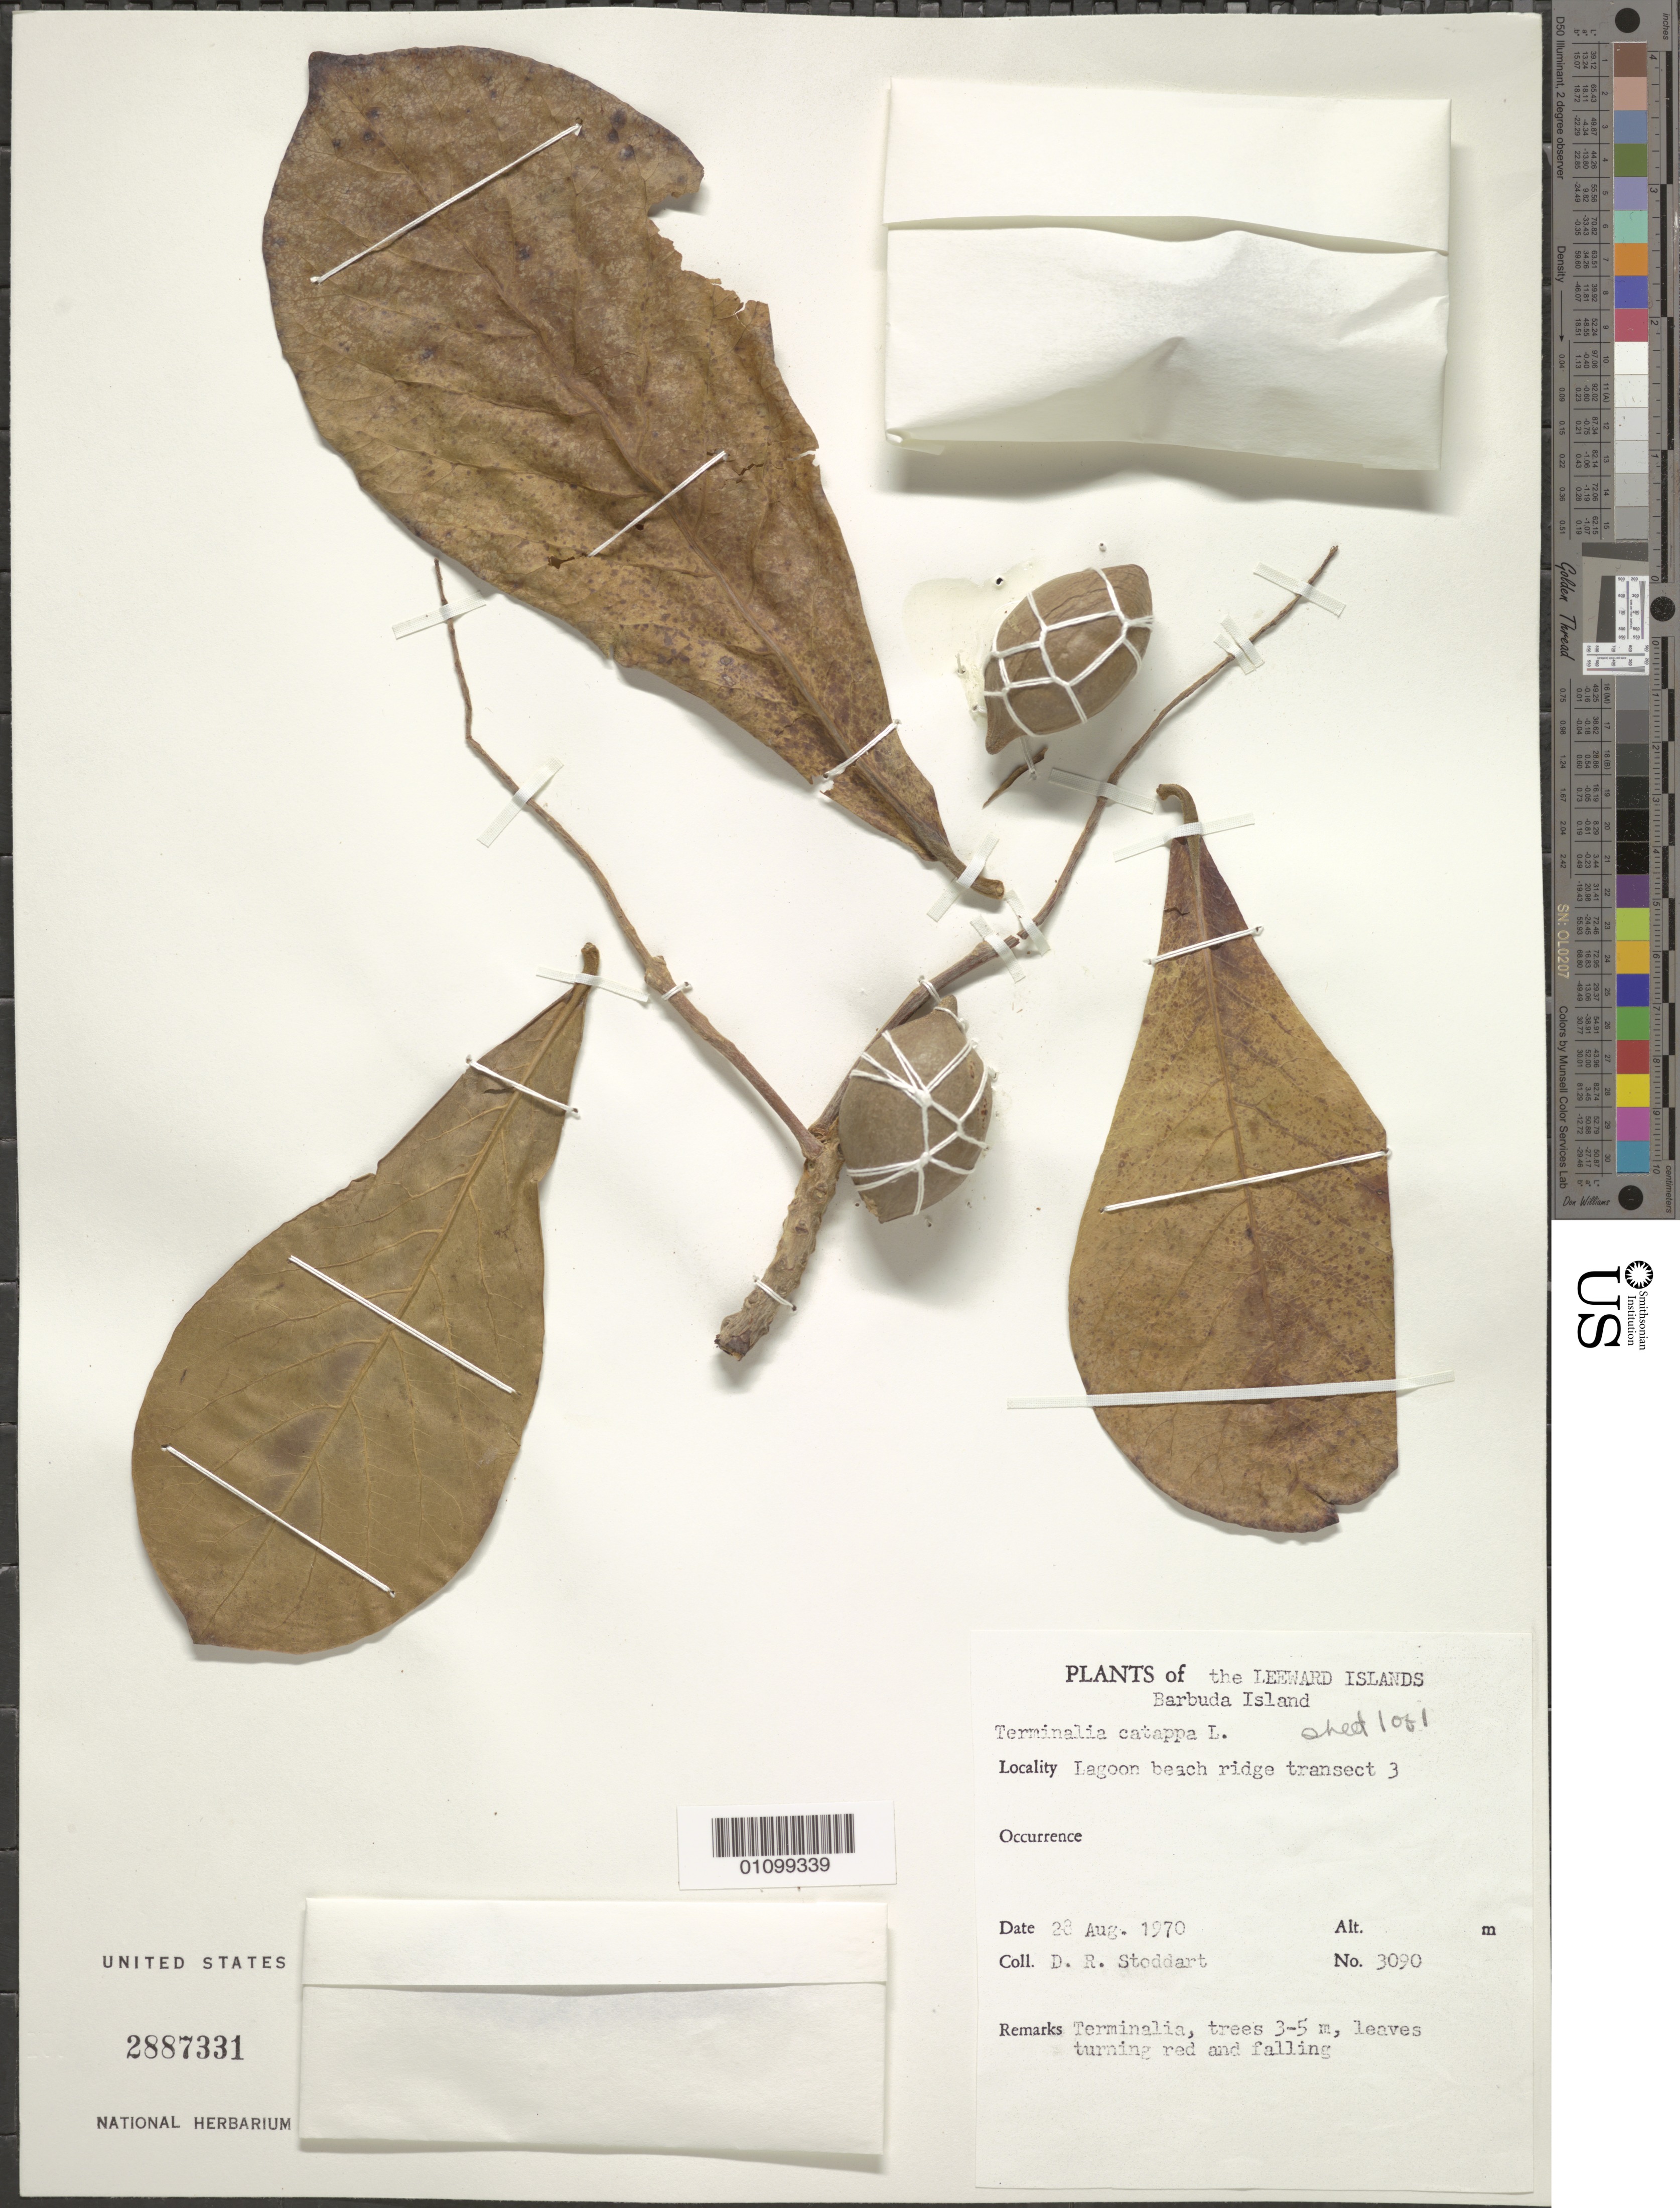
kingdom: Plantae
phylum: Tracheophyta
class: Magnoliopsida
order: Myrtales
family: Combretaceae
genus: Terminalia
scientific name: Terminalia catappa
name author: L.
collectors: D. R. Stoddart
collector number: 3090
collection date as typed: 28 Aug 1970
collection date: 1970-08-28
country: Antigua and Barbuda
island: Barbuda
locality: Lagoon beach ridge transect 3.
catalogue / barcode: US 2887331